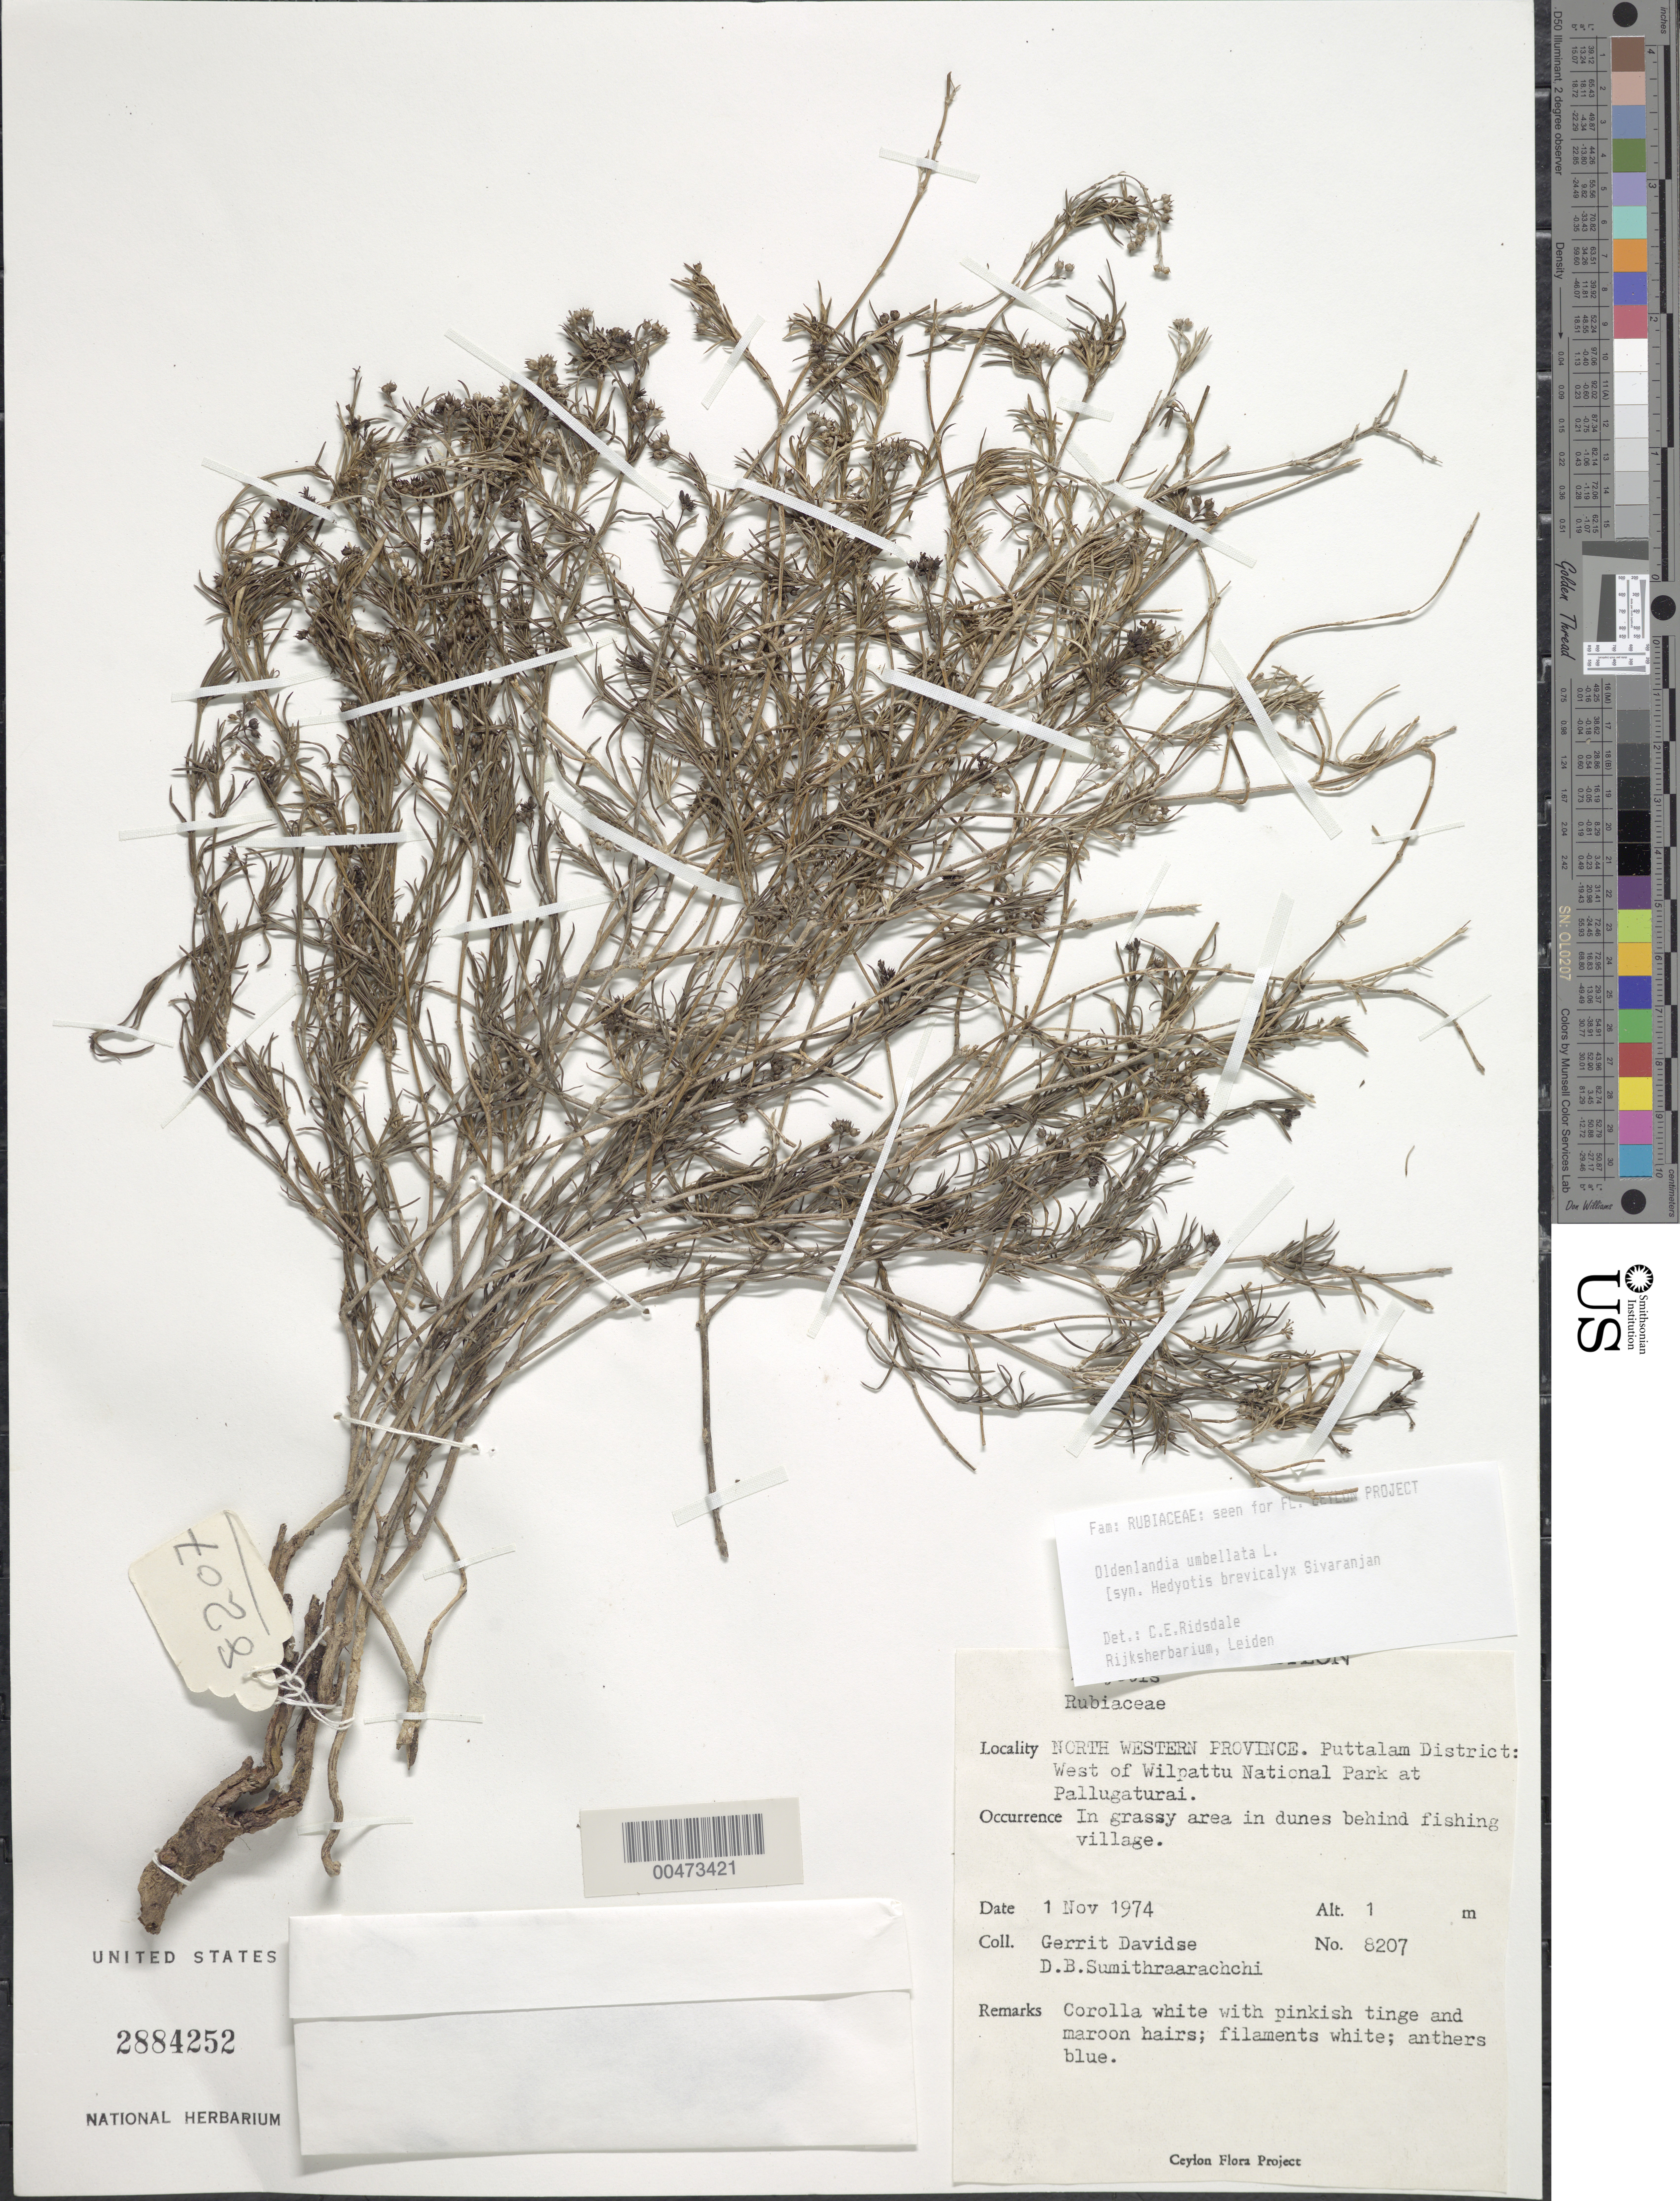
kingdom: Plantae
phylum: Tracheophyta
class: Magnoliopsida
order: Gentianales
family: Rubiaceae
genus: Oldenlandia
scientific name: Oldenlandia umbellata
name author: L.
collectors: G. Davidse & D. B. Sumithraarachchi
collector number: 8207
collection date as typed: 01 Nov 1974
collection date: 1974-11-01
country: Sri Lanka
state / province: North Western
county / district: Puttalam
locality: W of Wilpattu National Park at Pallugaturai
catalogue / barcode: US 2884252